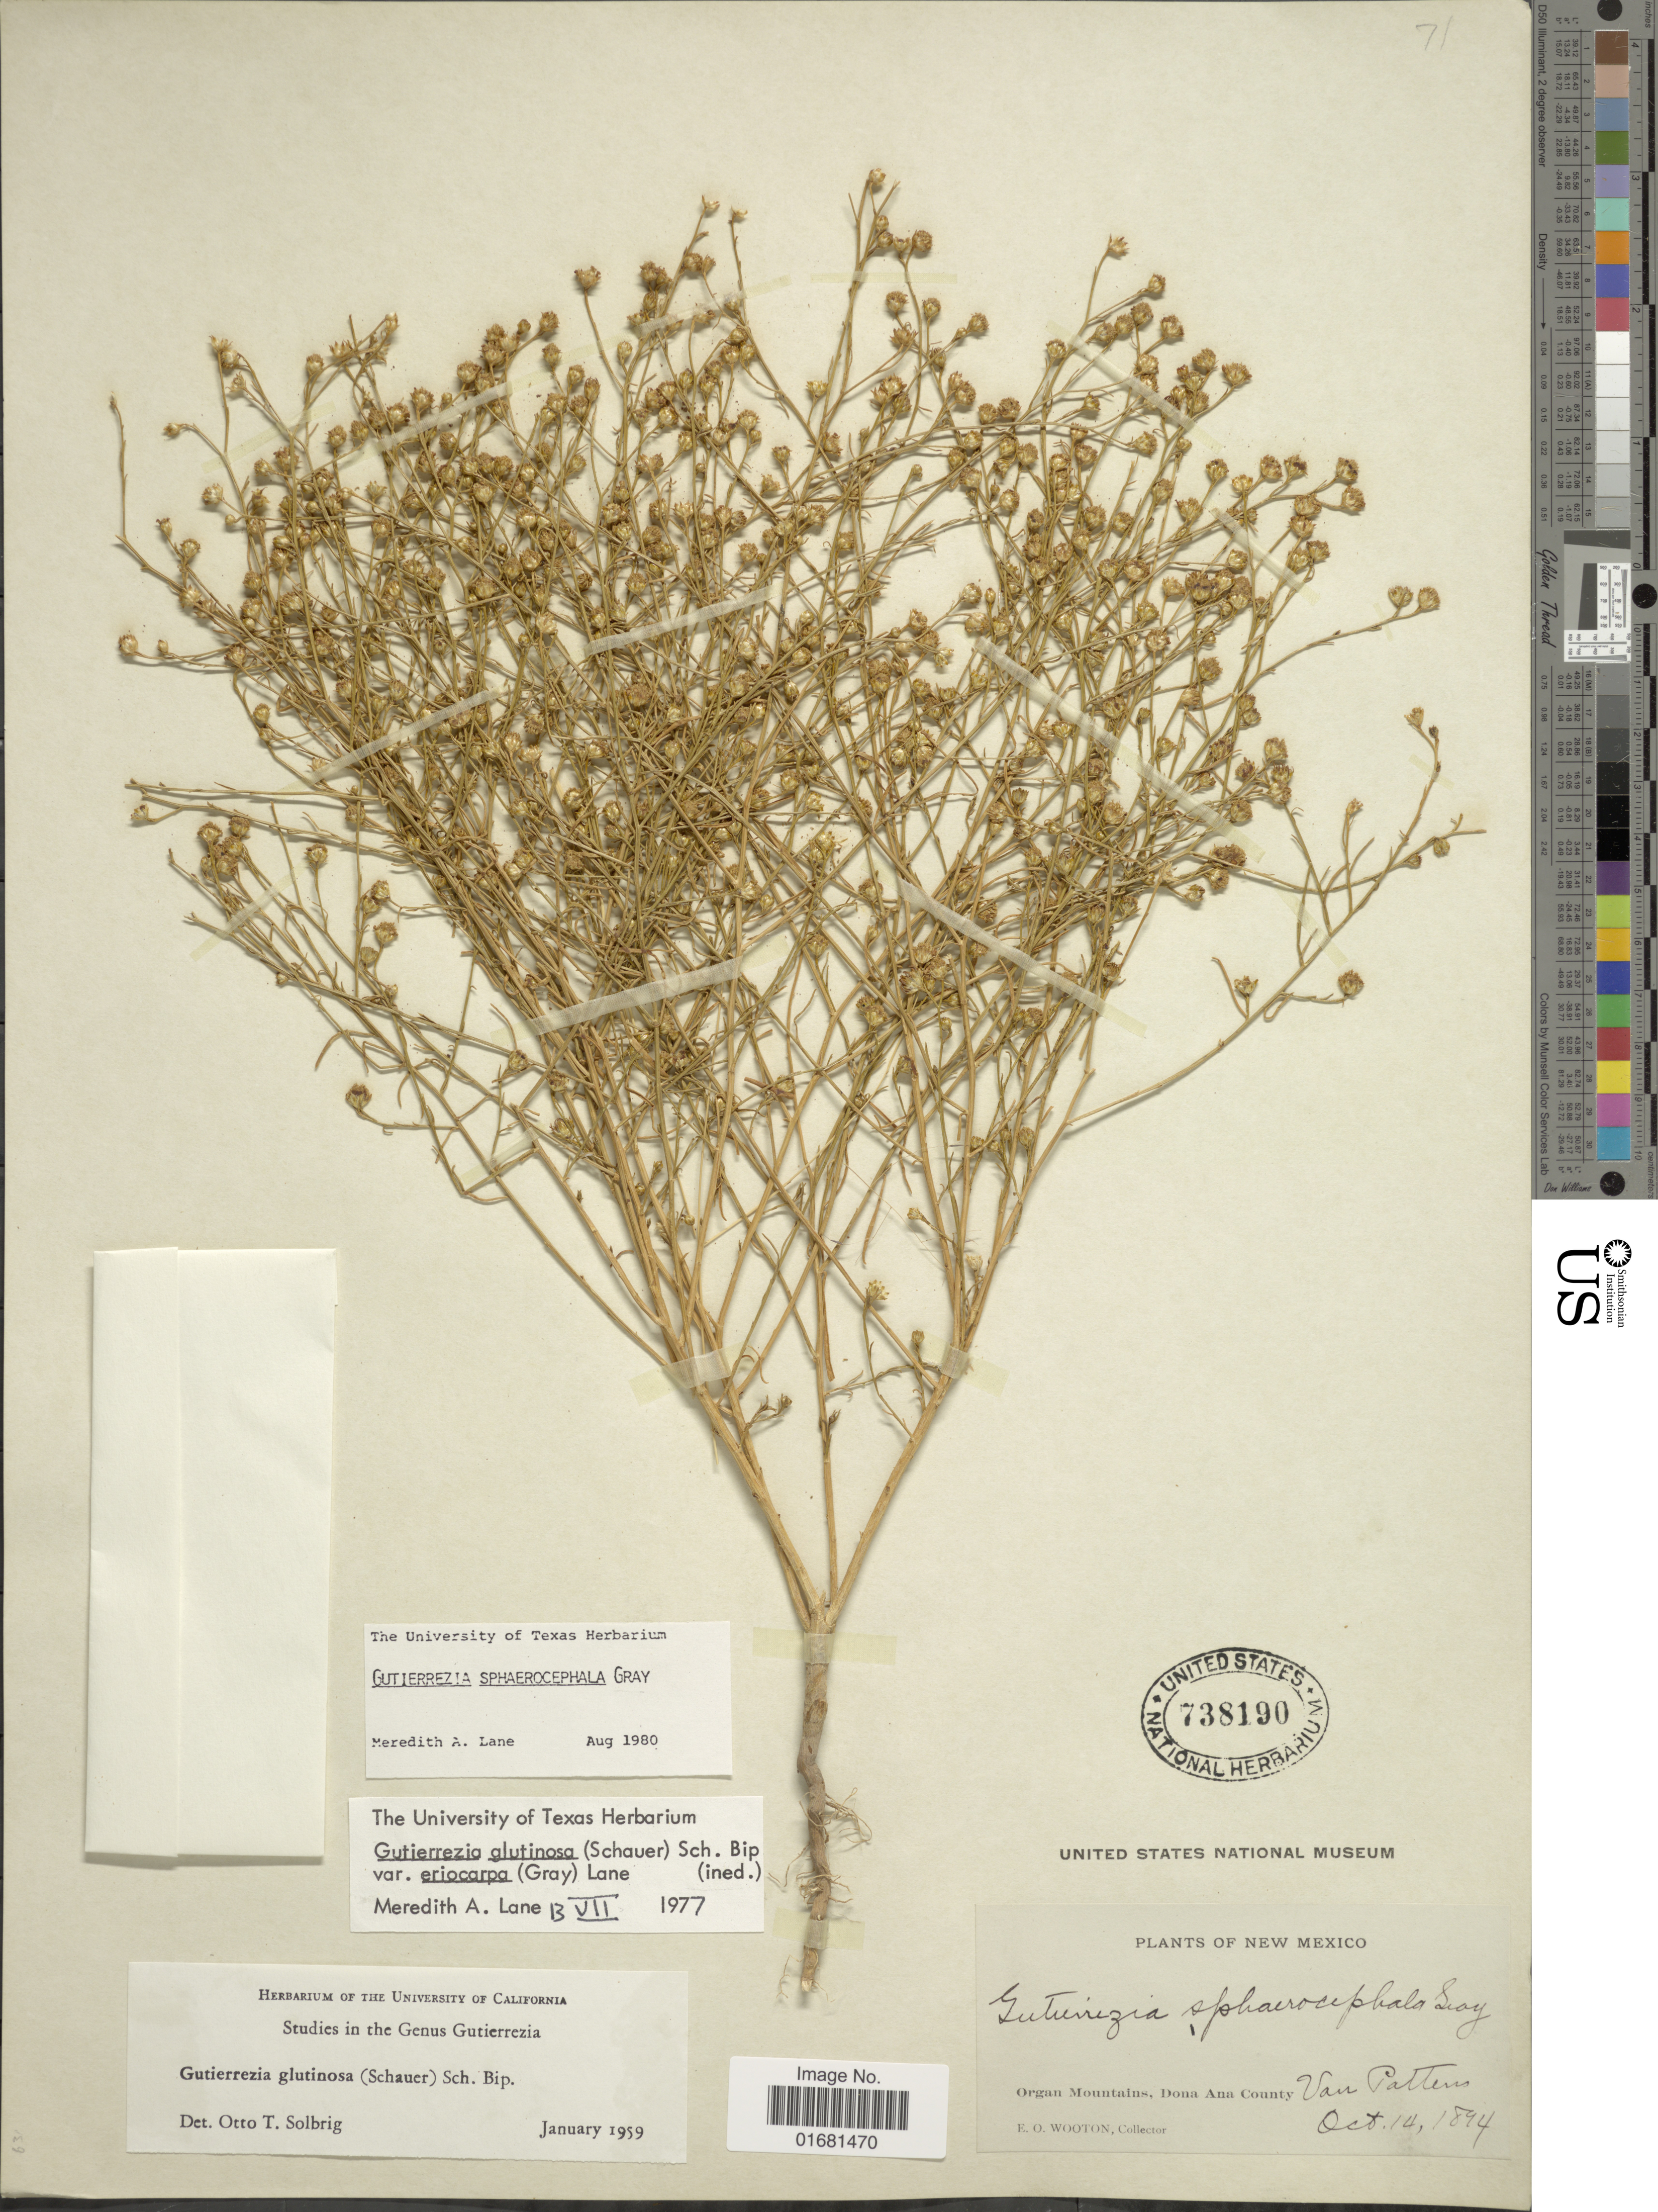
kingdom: Plantae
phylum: Tracheophyta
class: Magnoliopsida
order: Asterales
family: Asteraceae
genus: Gutierrezia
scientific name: Gutierrezia sphaerocephala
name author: A. Gray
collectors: E. O. Wooton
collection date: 1894-10-14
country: United States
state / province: New Mexico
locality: New Mexico. Organ Mountains. Dona Ana County. Van Pattens.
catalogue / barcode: US 738190